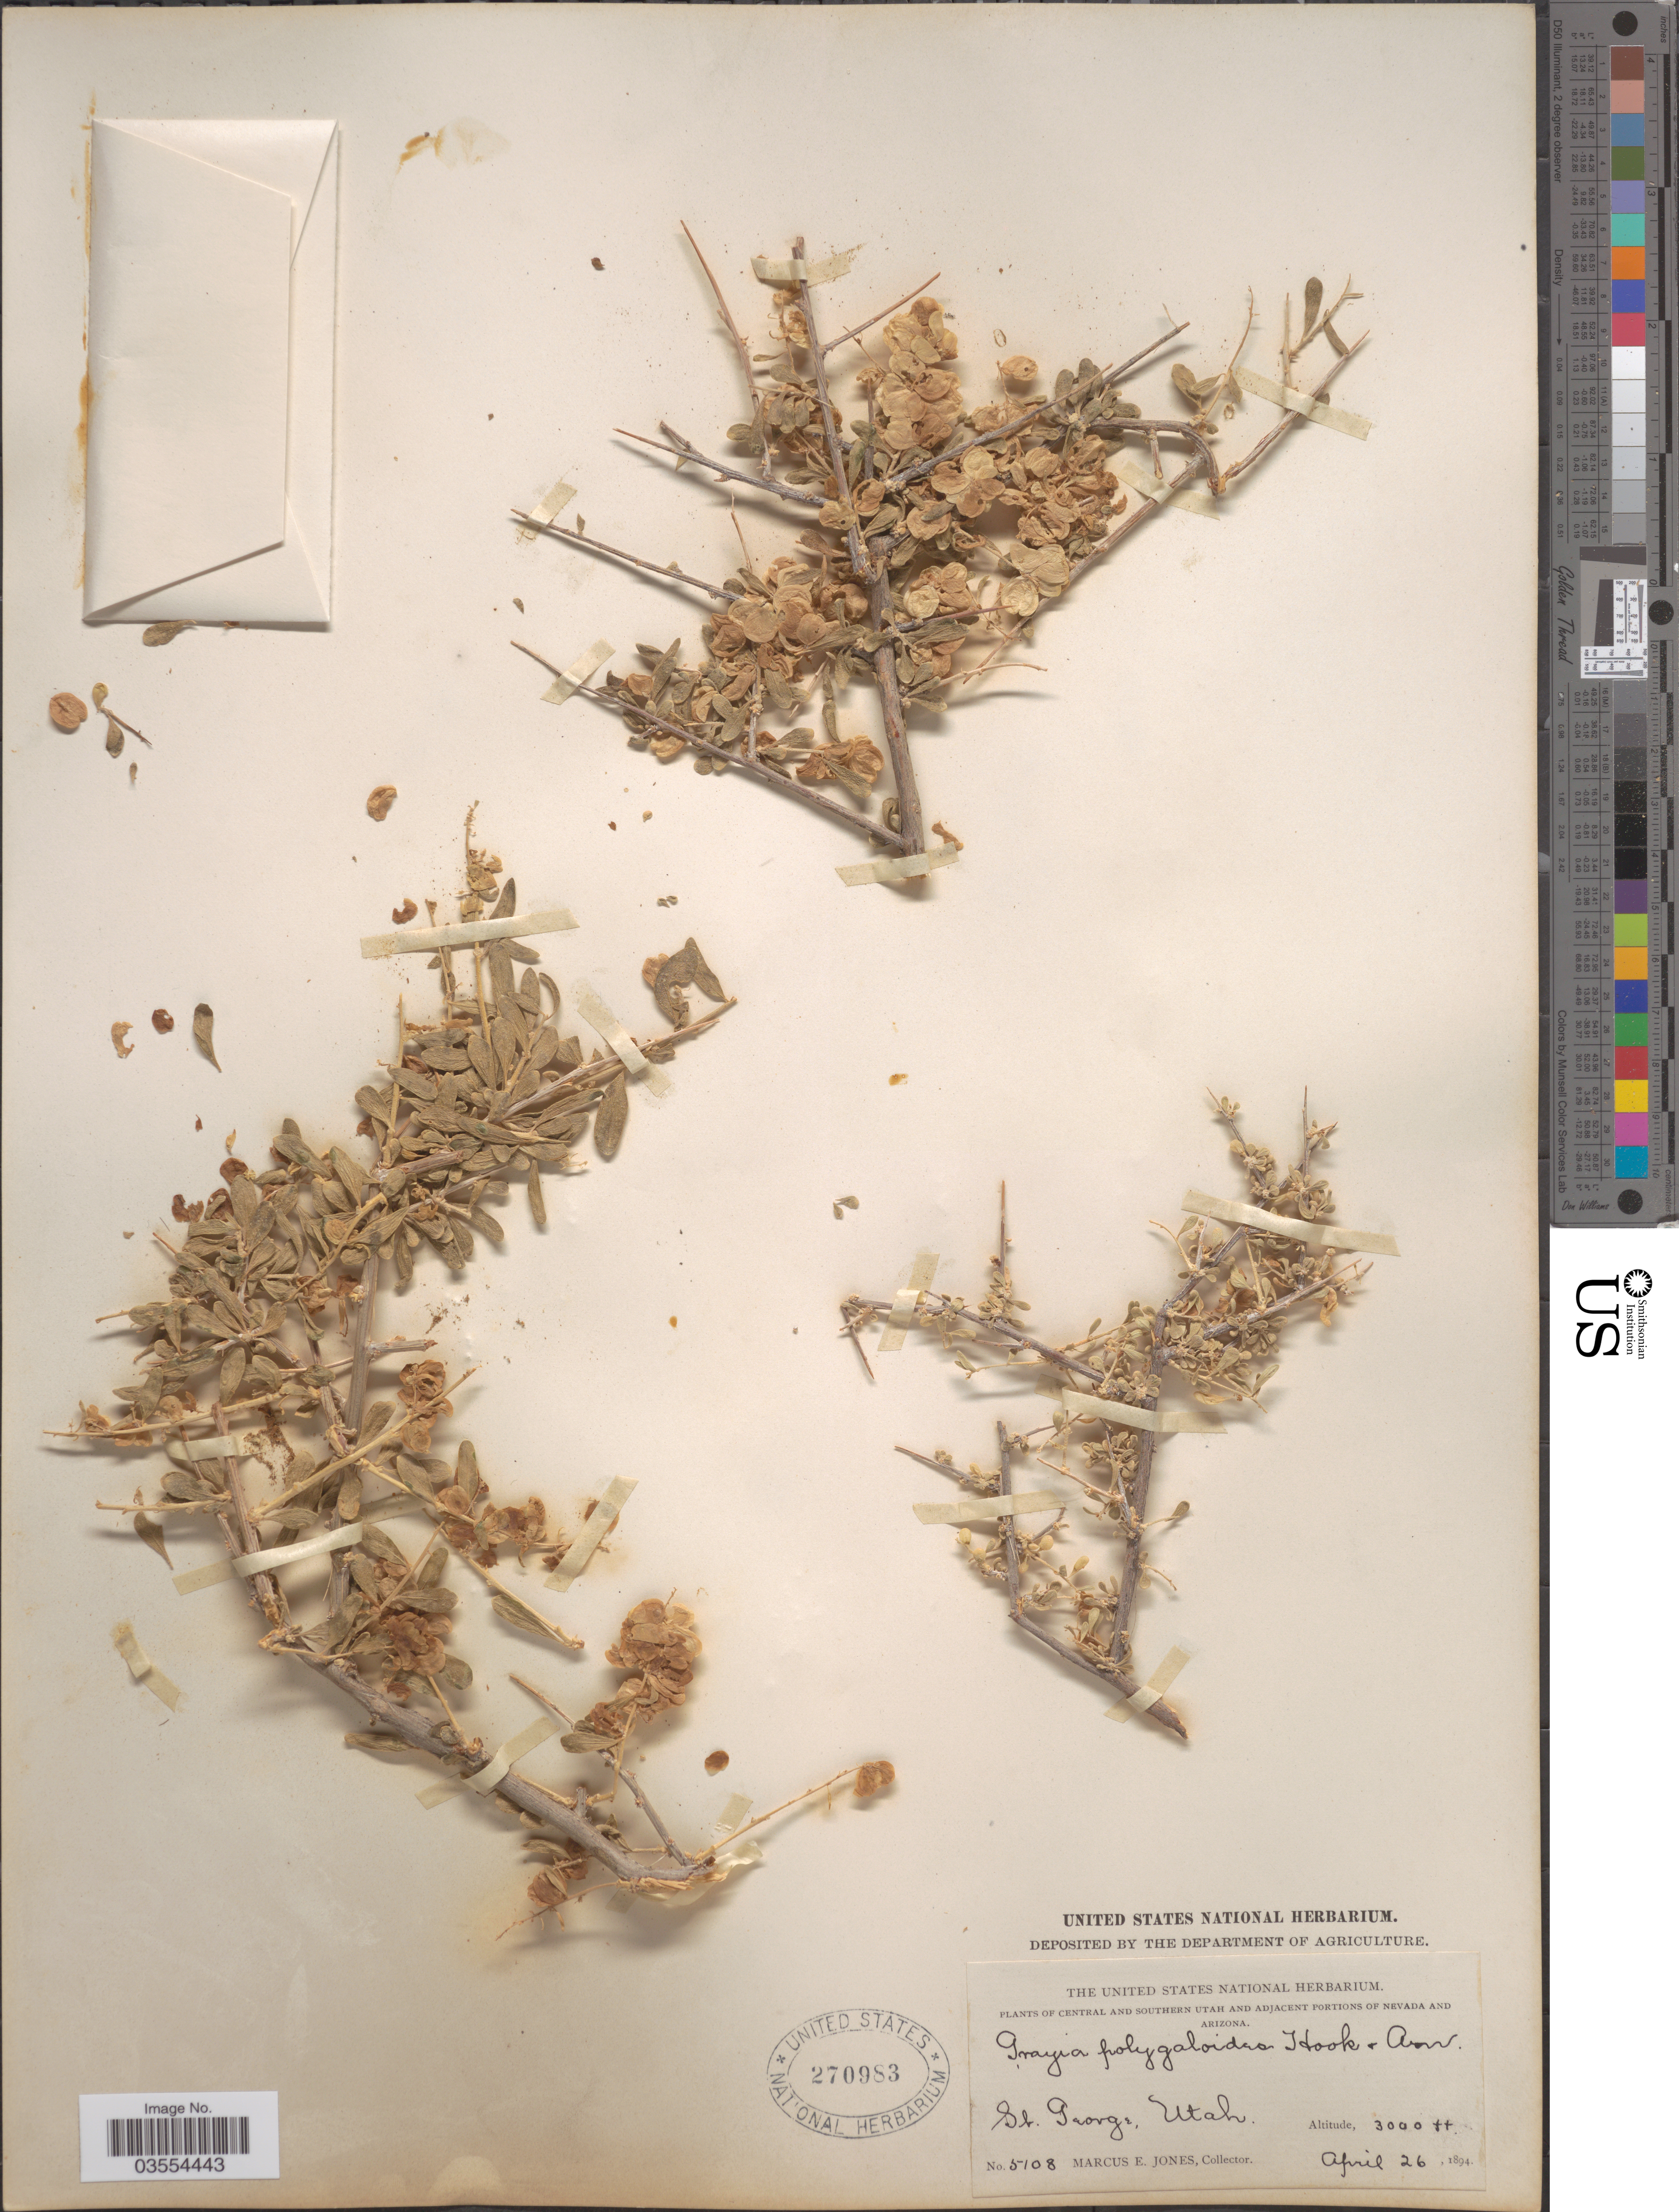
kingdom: Plantae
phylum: Tracheophyta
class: Magnoliopsida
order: Caryophyllales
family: Amaranthaceae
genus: Grayia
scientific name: Grayia spinosa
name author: (Hook.) Moq.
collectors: M. E. Jones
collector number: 5108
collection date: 1894-04-26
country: United States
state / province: Utah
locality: Central and southern Utah. St. George.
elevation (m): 914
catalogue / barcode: US 270983